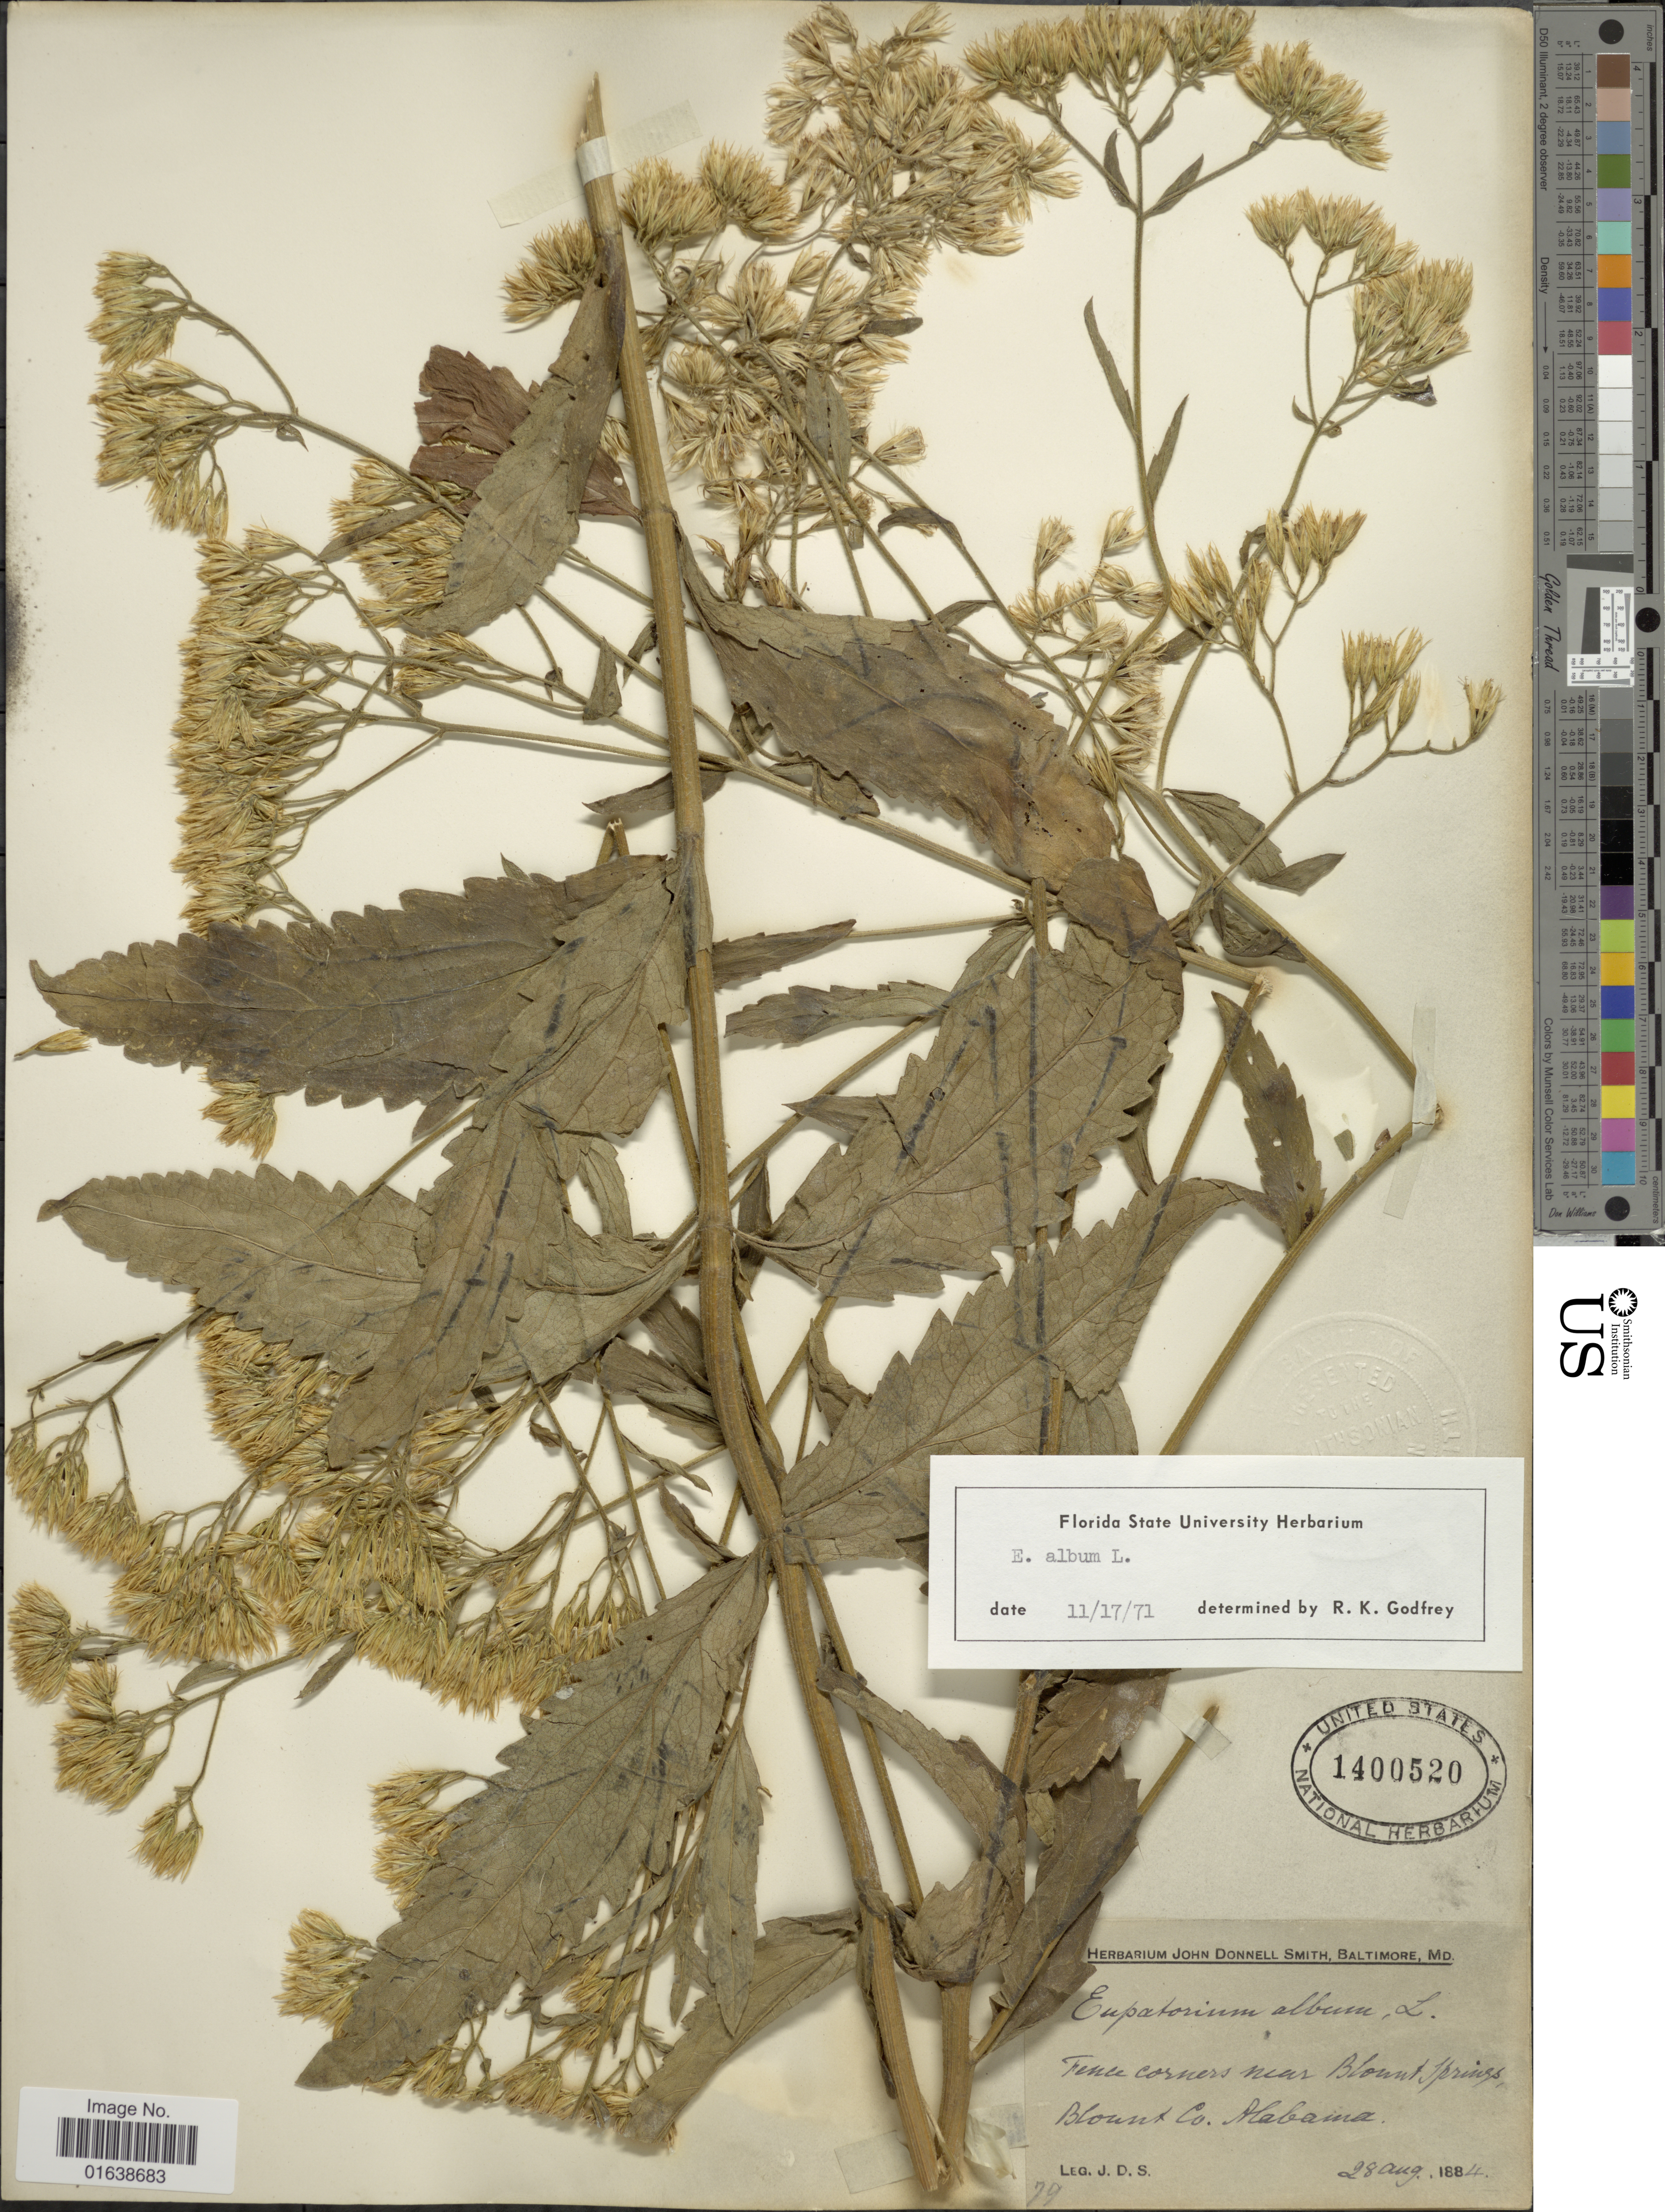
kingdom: Plantae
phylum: Tracheophyta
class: Magnoliopsida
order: Asterales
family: Asteraceae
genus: Eupatorium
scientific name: Eupatorium album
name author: L.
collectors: J. Donnell Smith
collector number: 79?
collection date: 1884-08-28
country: United States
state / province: Alabama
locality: Fence corners near Blount Springs. Blount Co. Alabama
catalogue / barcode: US 1400520